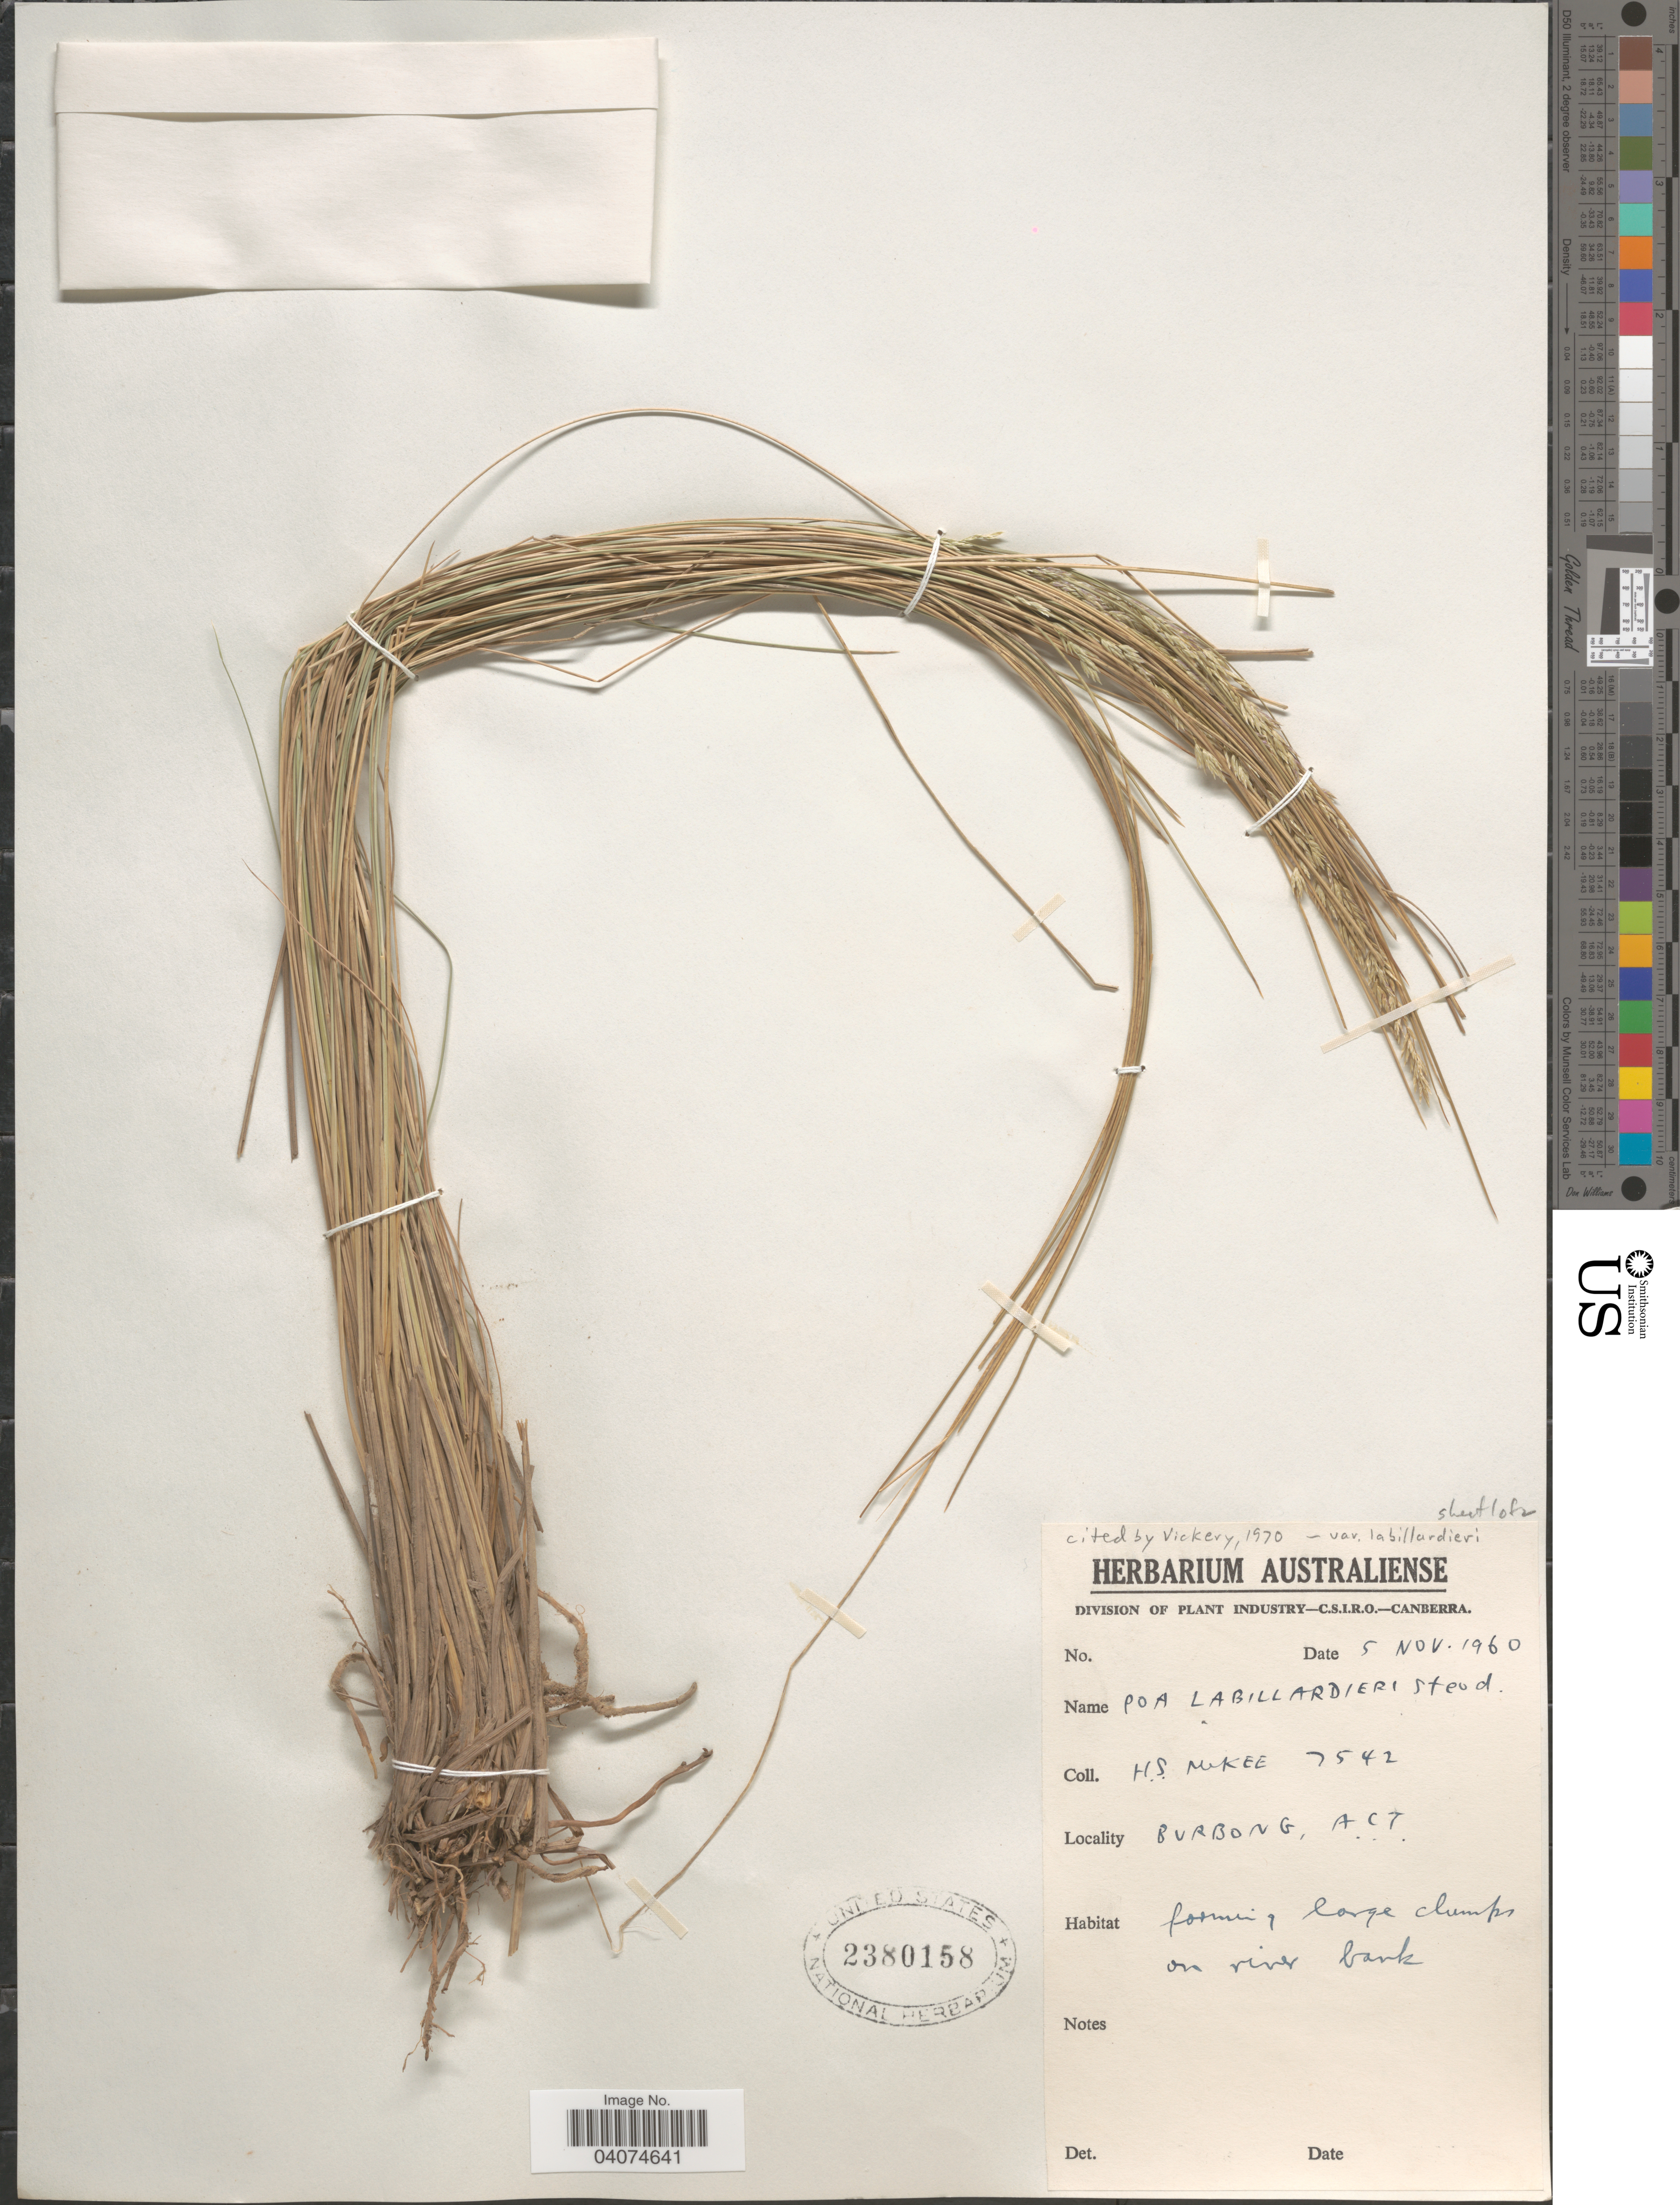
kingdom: Plantae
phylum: Tracheophyta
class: Liliopsida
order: Poales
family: Poaceae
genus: Poa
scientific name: Poa labillardierei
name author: Steud.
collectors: H. S. McKee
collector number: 7542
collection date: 1960-11-05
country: Australia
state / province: Australian Capital Territory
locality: Burbong, A.C.T.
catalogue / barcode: US 2380158